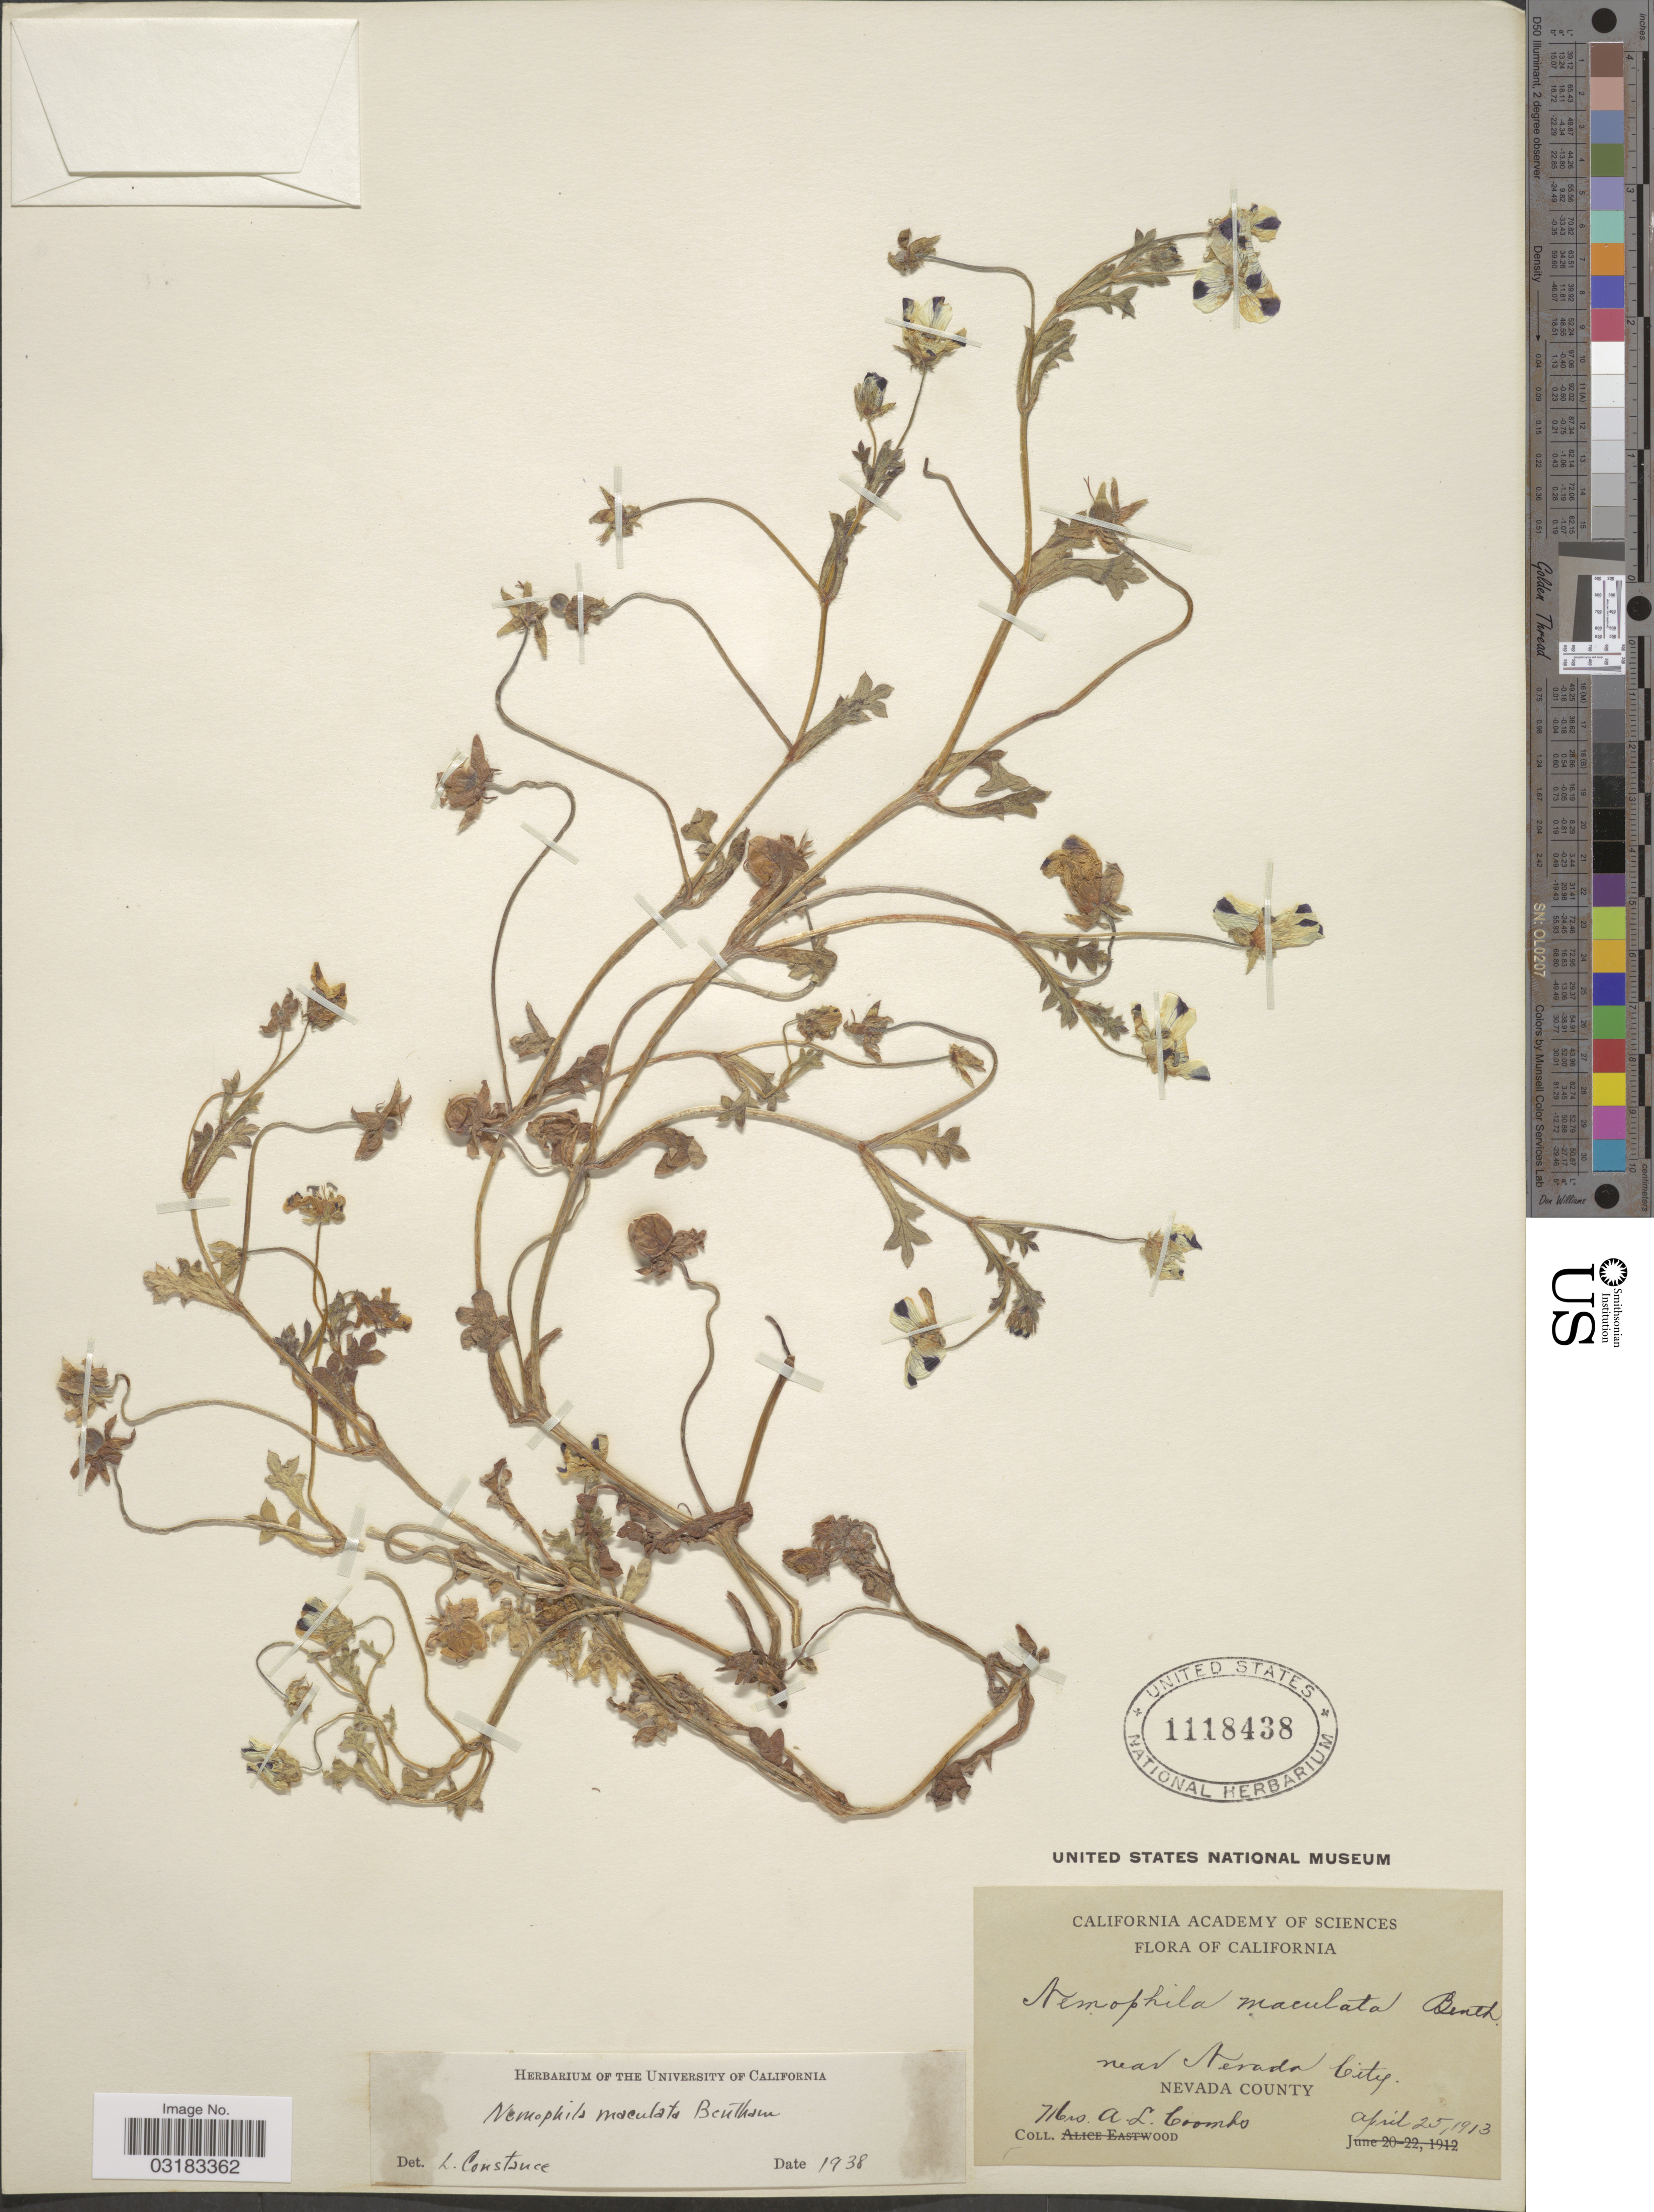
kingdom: Plantae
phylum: Tracheophyta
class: Magnoliopsida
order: Boraginales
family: Hydrophyllaceae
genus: Nemophila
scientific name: Nemophila maculata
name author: Benth. ex Lindl.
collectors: A. Coombs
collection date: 1913-04-25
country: United States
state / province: California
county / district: Nevada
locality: Near Nevada City. Nevada County.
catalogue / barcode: US 1118438